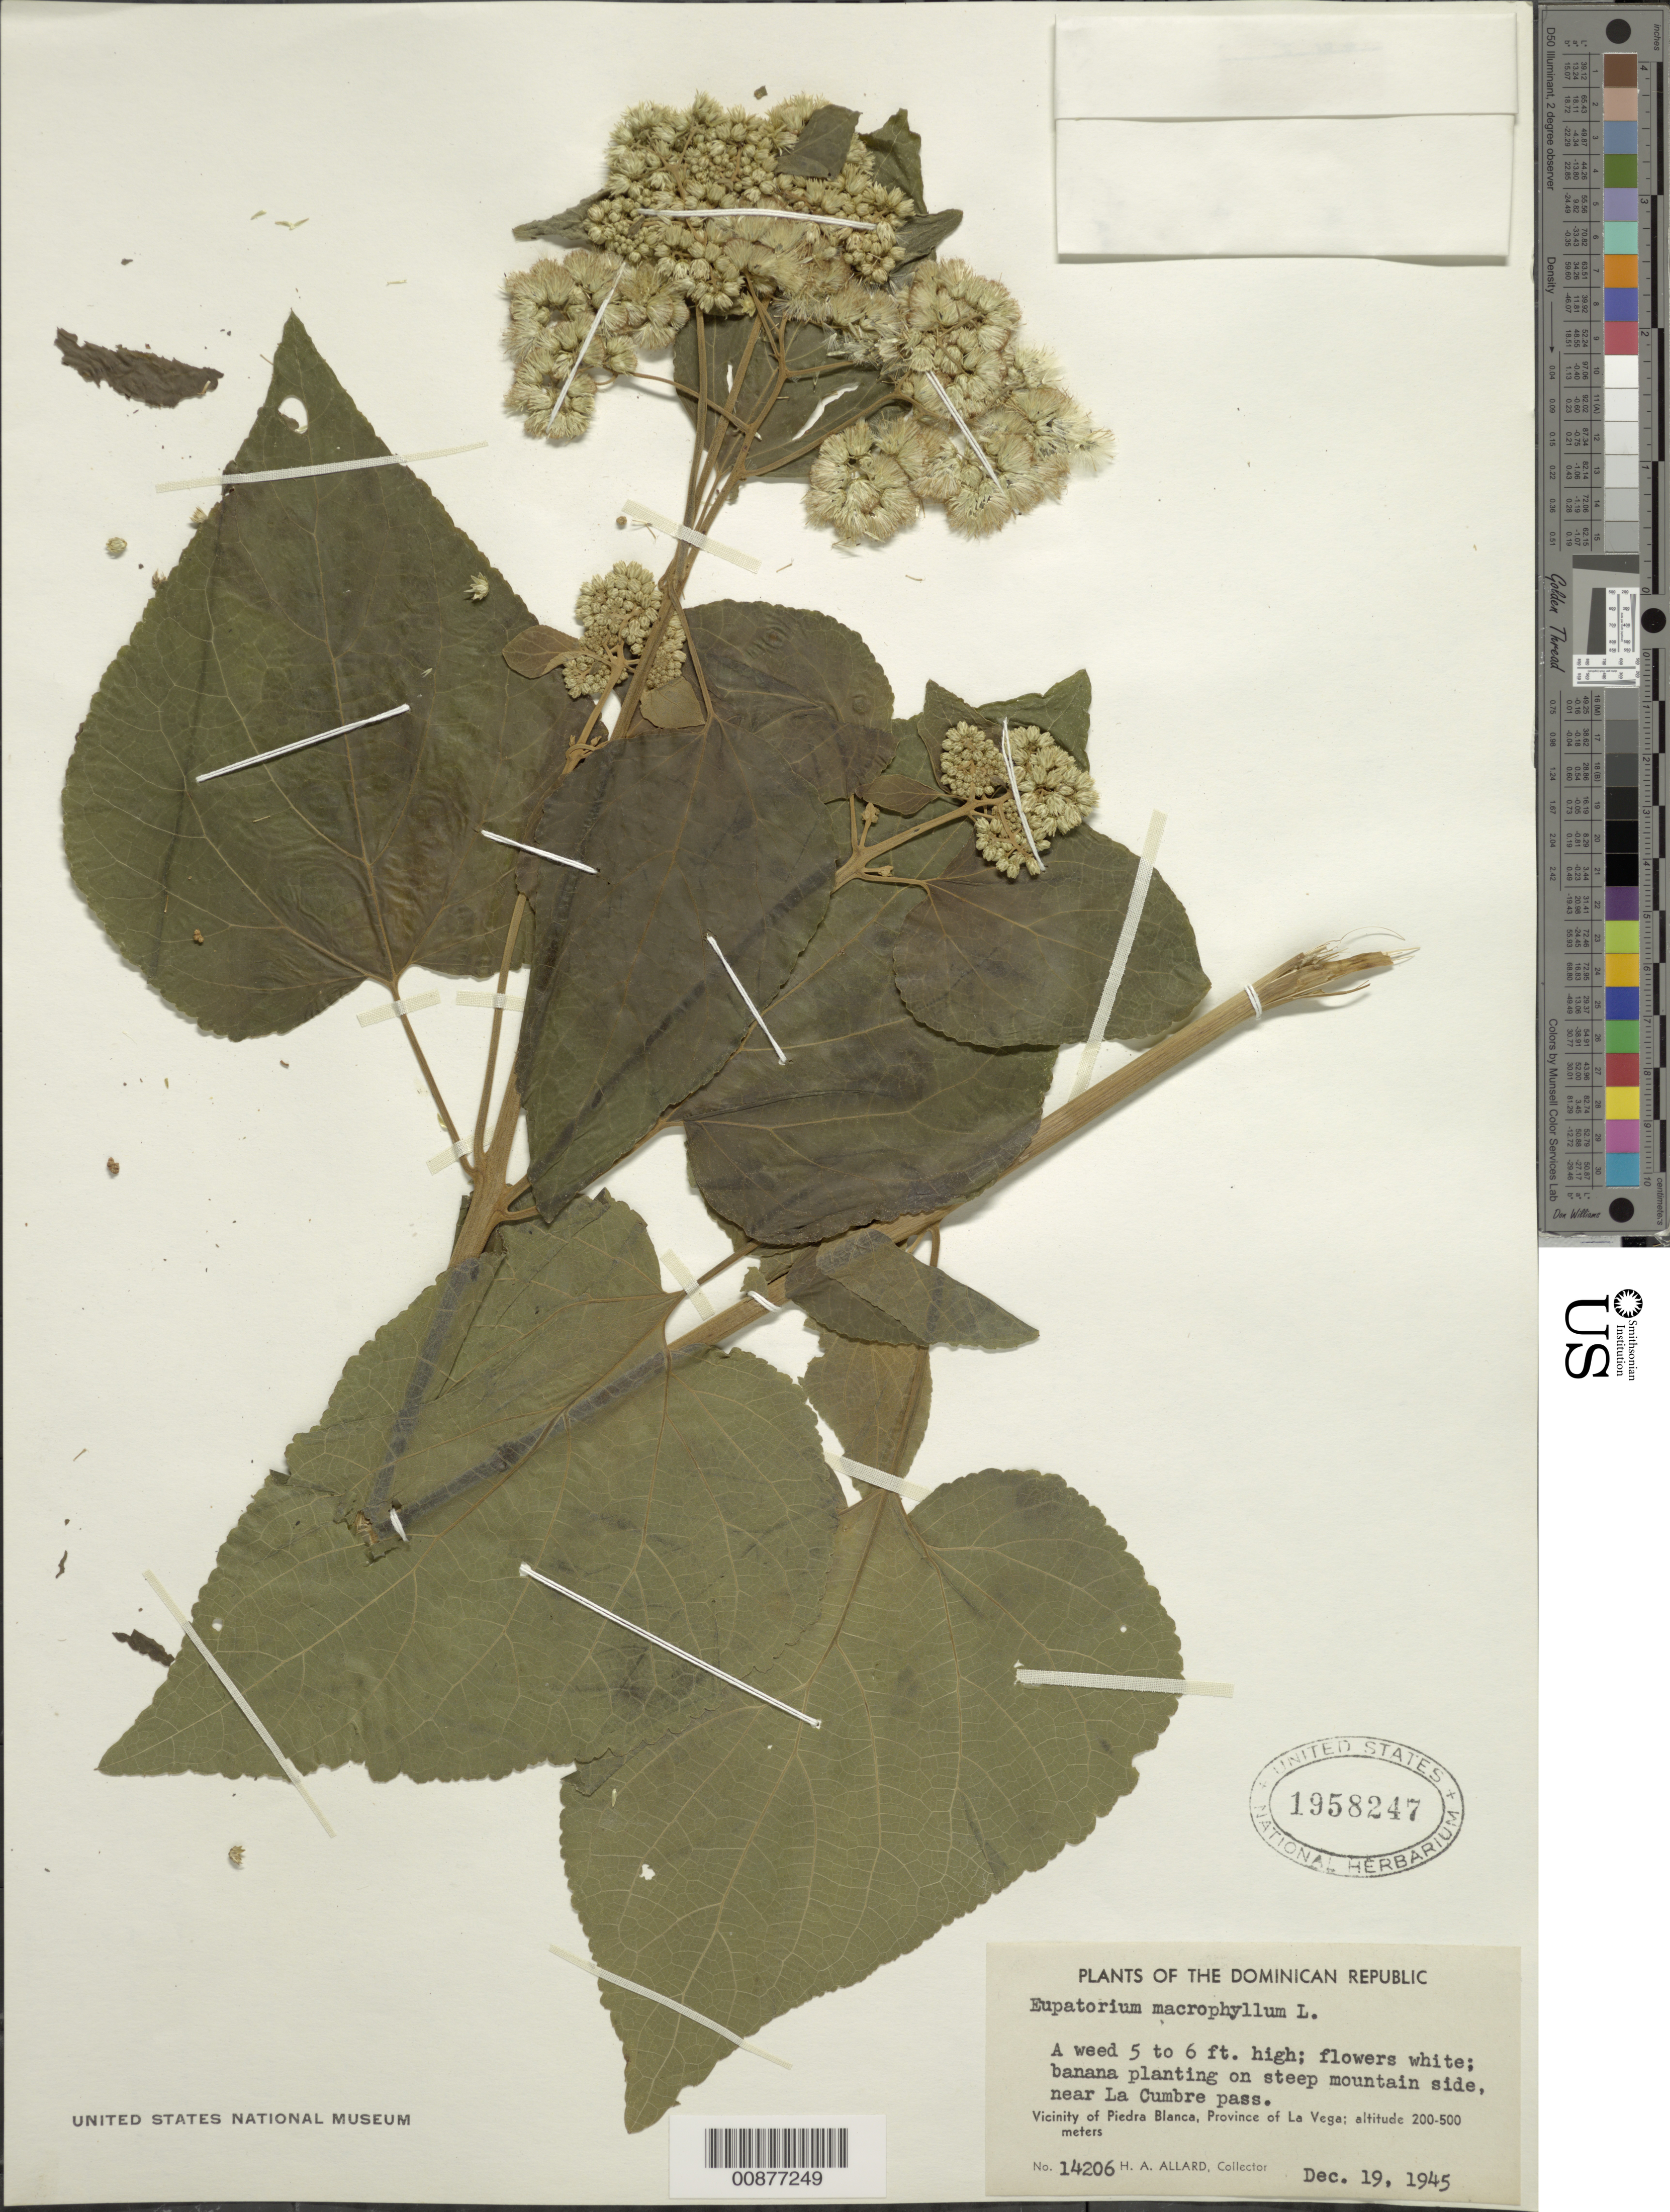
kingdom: Plantae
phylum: Tracheophyta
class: Magnoliopsida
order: Asterales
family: Asteraceae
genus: Hebeclinium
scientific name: Hebeclinium macrophyllum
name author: (L.) DC.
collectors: H. A. Allard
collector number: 14206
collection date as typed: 19 Dec 1945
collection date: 1945-12-19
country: Dominican Republic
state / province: La Vega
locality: Vicinity of Piedra Blanca, near La Cumbre pass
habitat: Banana planting on steep mountainside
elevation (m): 200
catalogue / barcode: US 1958247